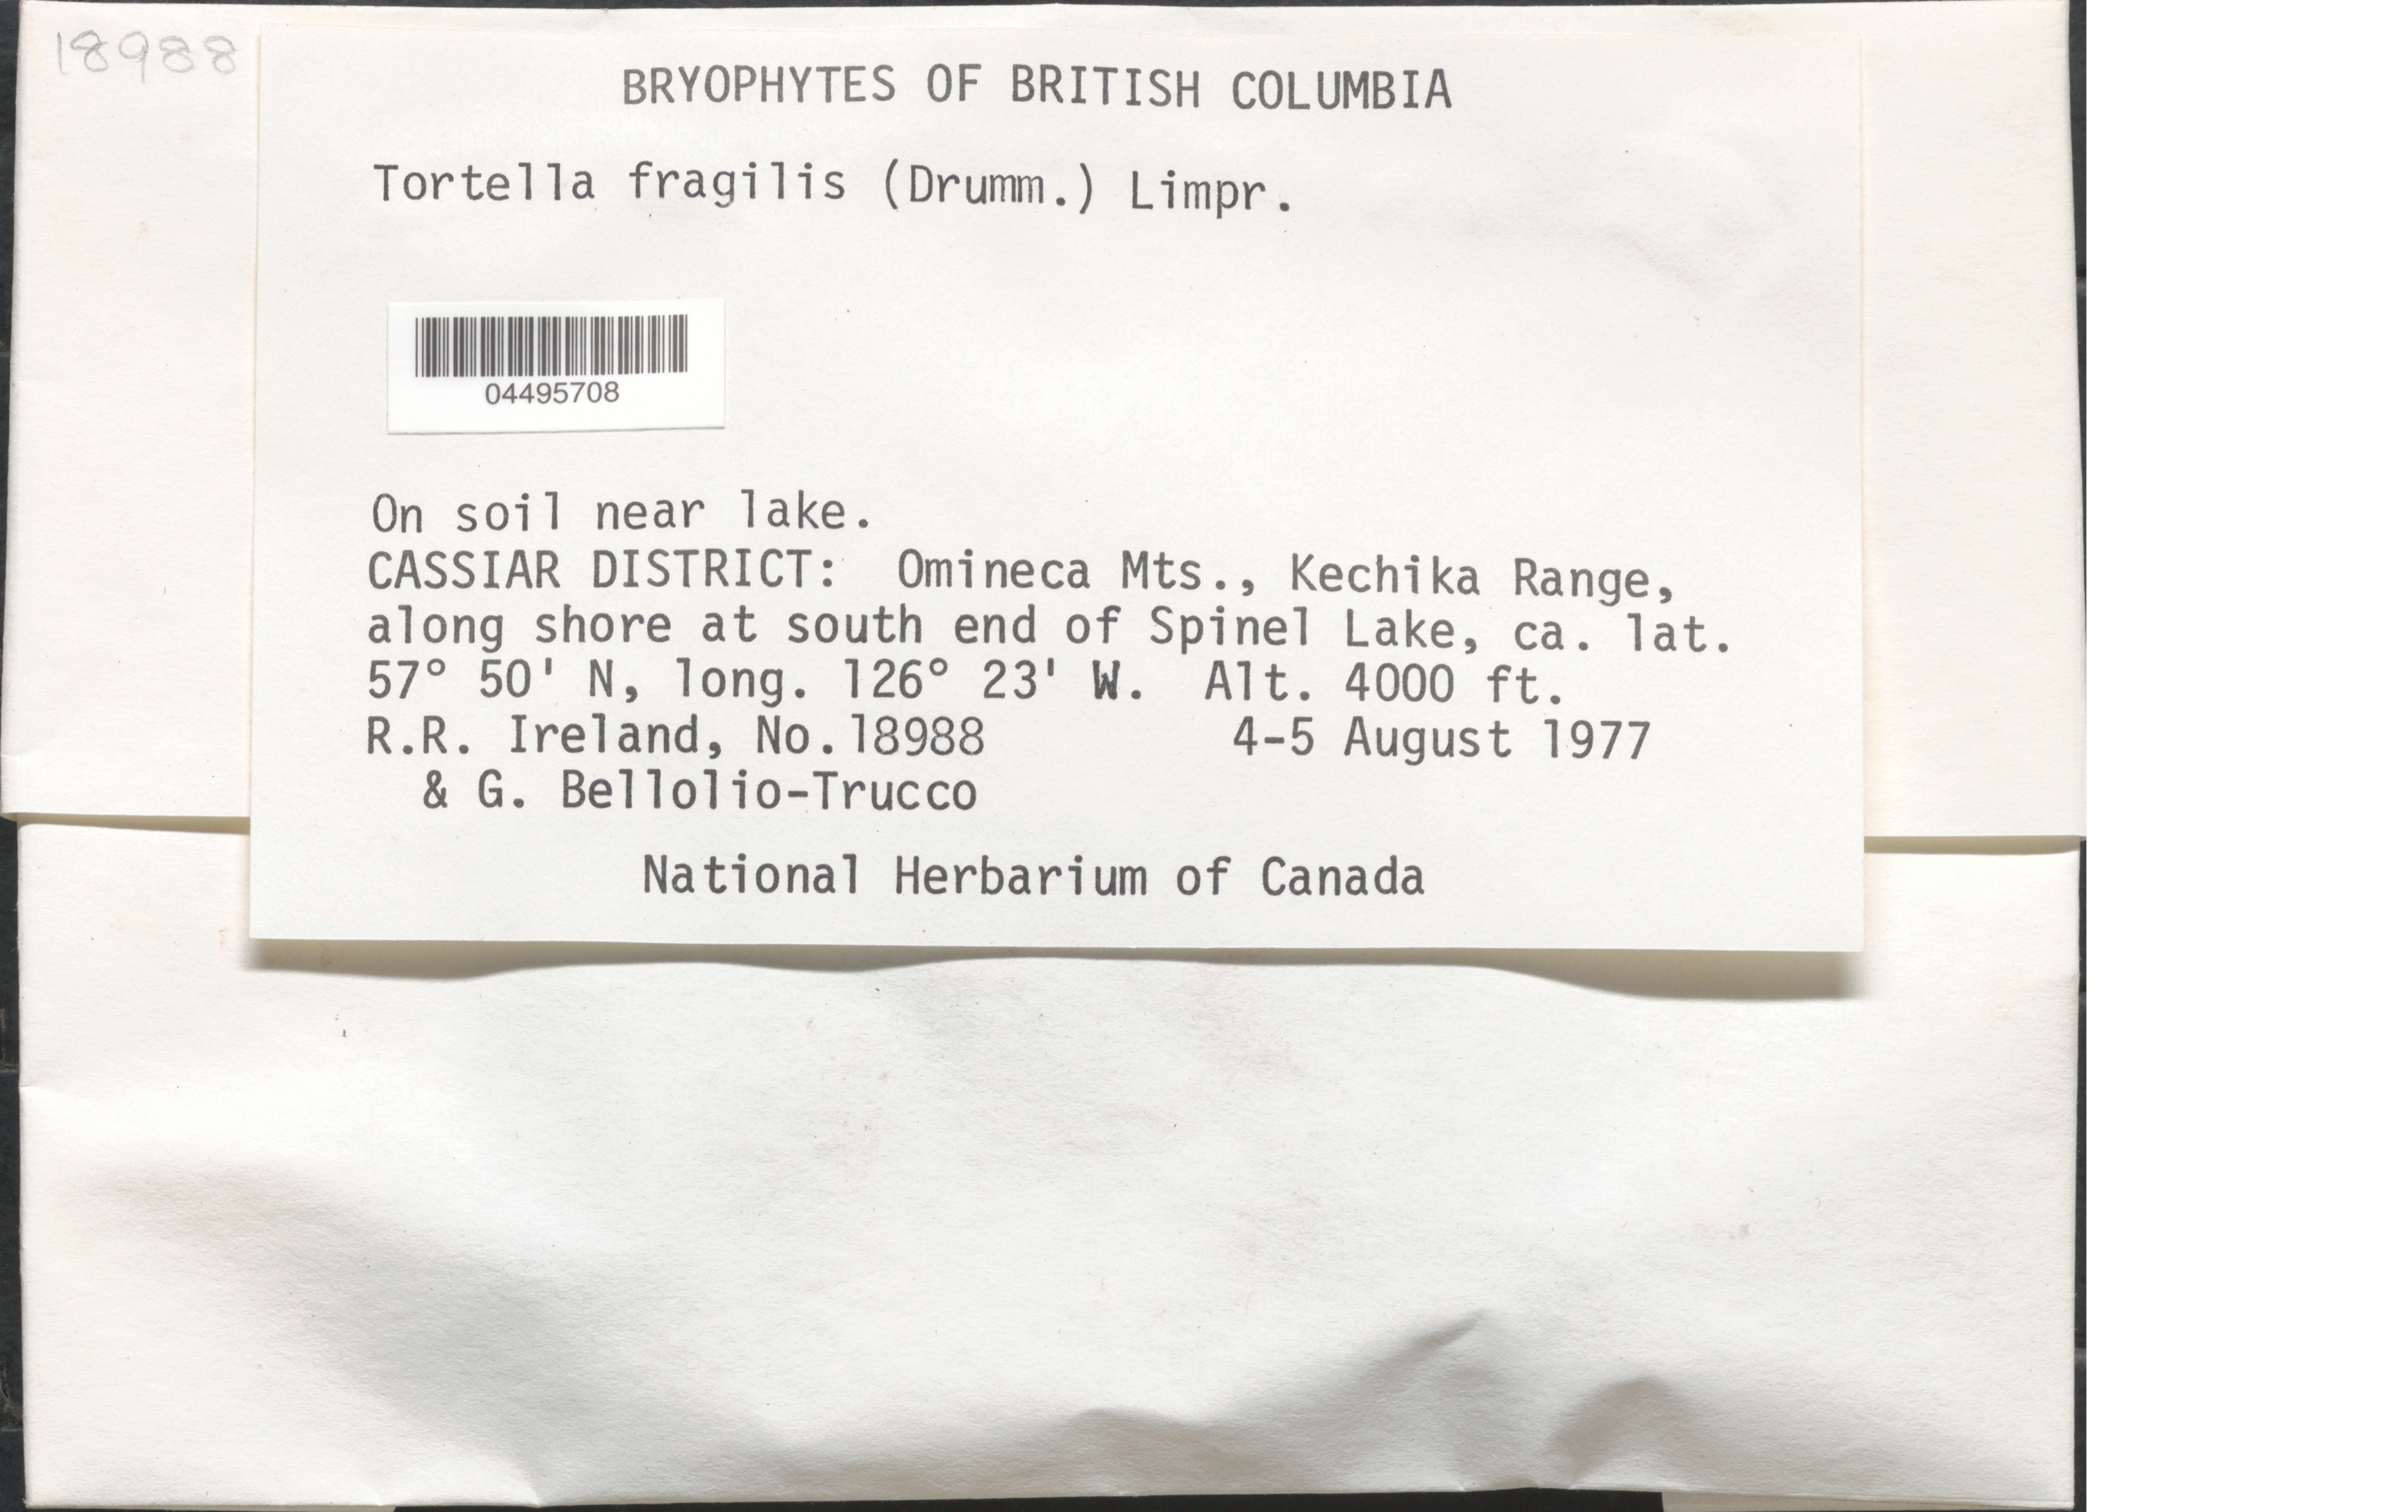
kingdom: Plantae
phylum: Bryophyta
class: Bryopsida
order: Pottiales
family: Pottiaceae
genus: Tortella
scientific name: Tortella fragilis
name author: (Hook. & Wilson) Limpr.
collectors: R. Ireland & G. Bellolio-Trucco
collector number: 18988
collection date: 1977-08-04/1977-08-05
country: United States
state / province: District of Columbia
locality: Cassiar District: Omineca Mts., Kechika Range, along shore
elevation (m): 1219